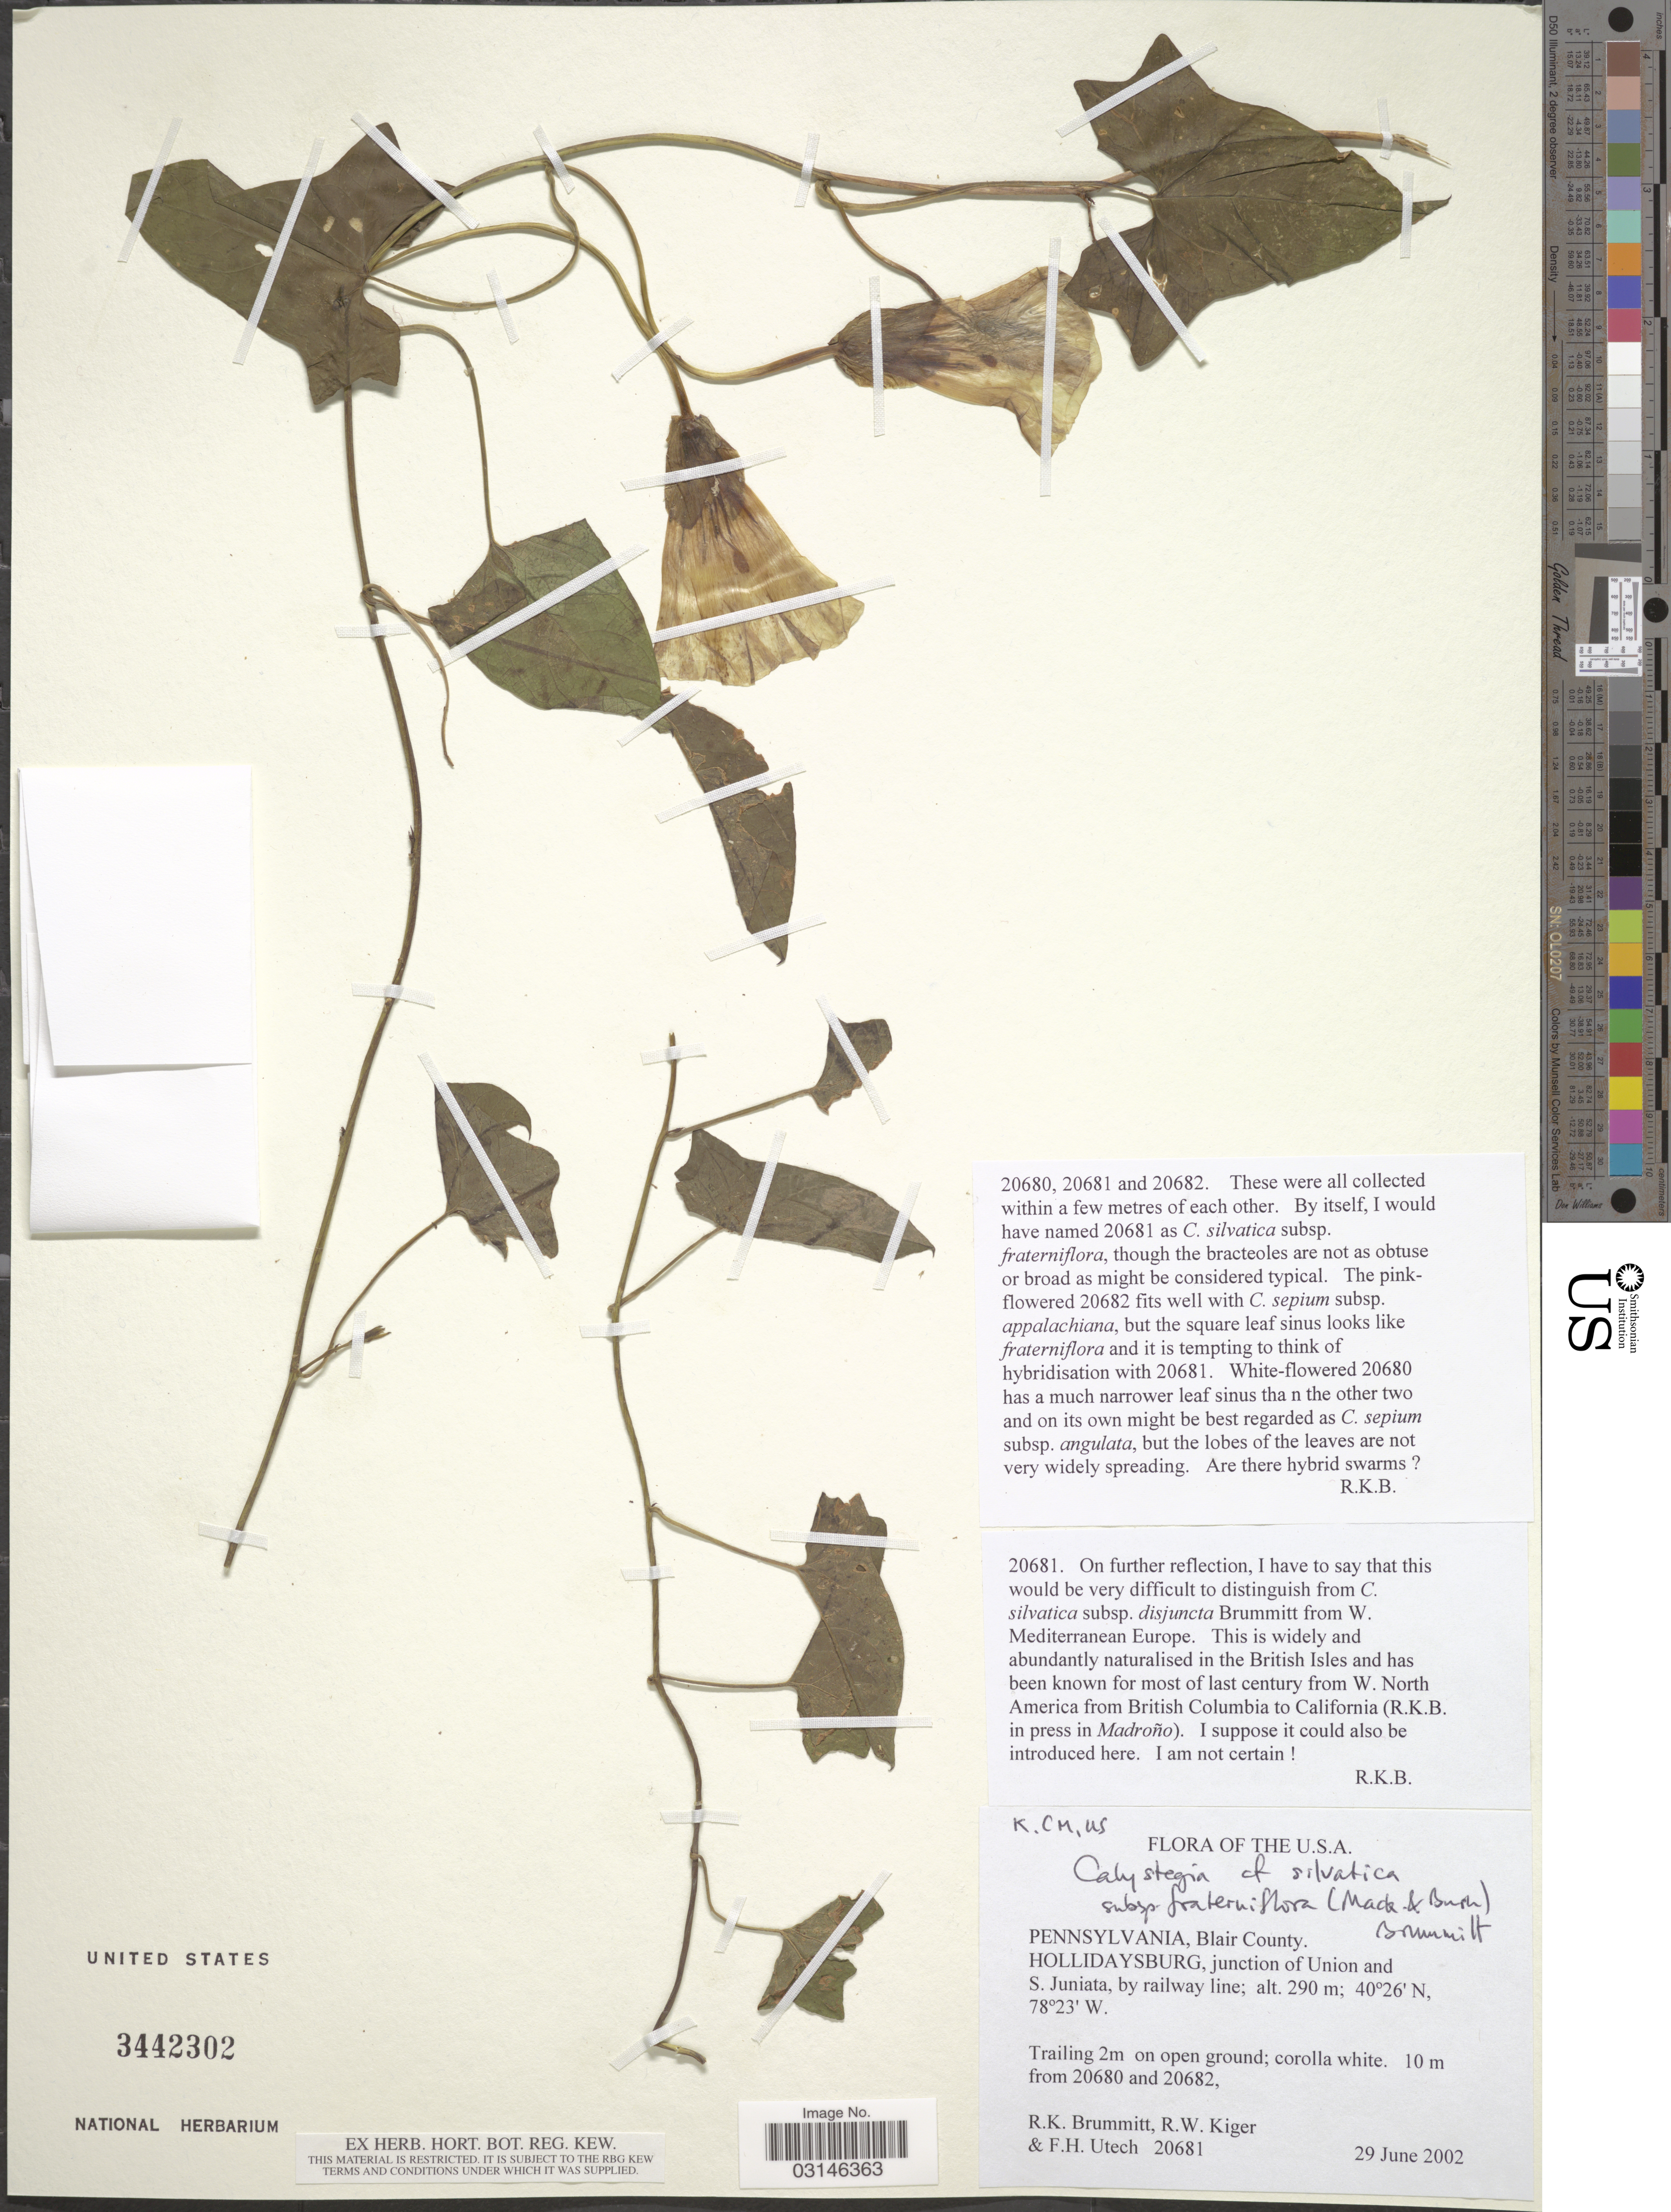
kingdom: Plantae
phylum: Tracheophyta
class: Magnoliopsida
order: Solanales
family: Convolvulaceae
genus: Calystegia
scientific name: Calystegia silvatica subsp. fraterniflora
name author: (Mack. & Bush) Brummitt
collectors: R. K. Brummitt, R. Kiger & F. Utech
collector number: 20681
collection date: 2002-06-29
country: United States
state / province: Pennsylvania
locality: Blair County, Hollidaysburg, junction of Union and S. Juniata, by railway line.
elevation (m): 290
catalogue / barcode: US 3442302